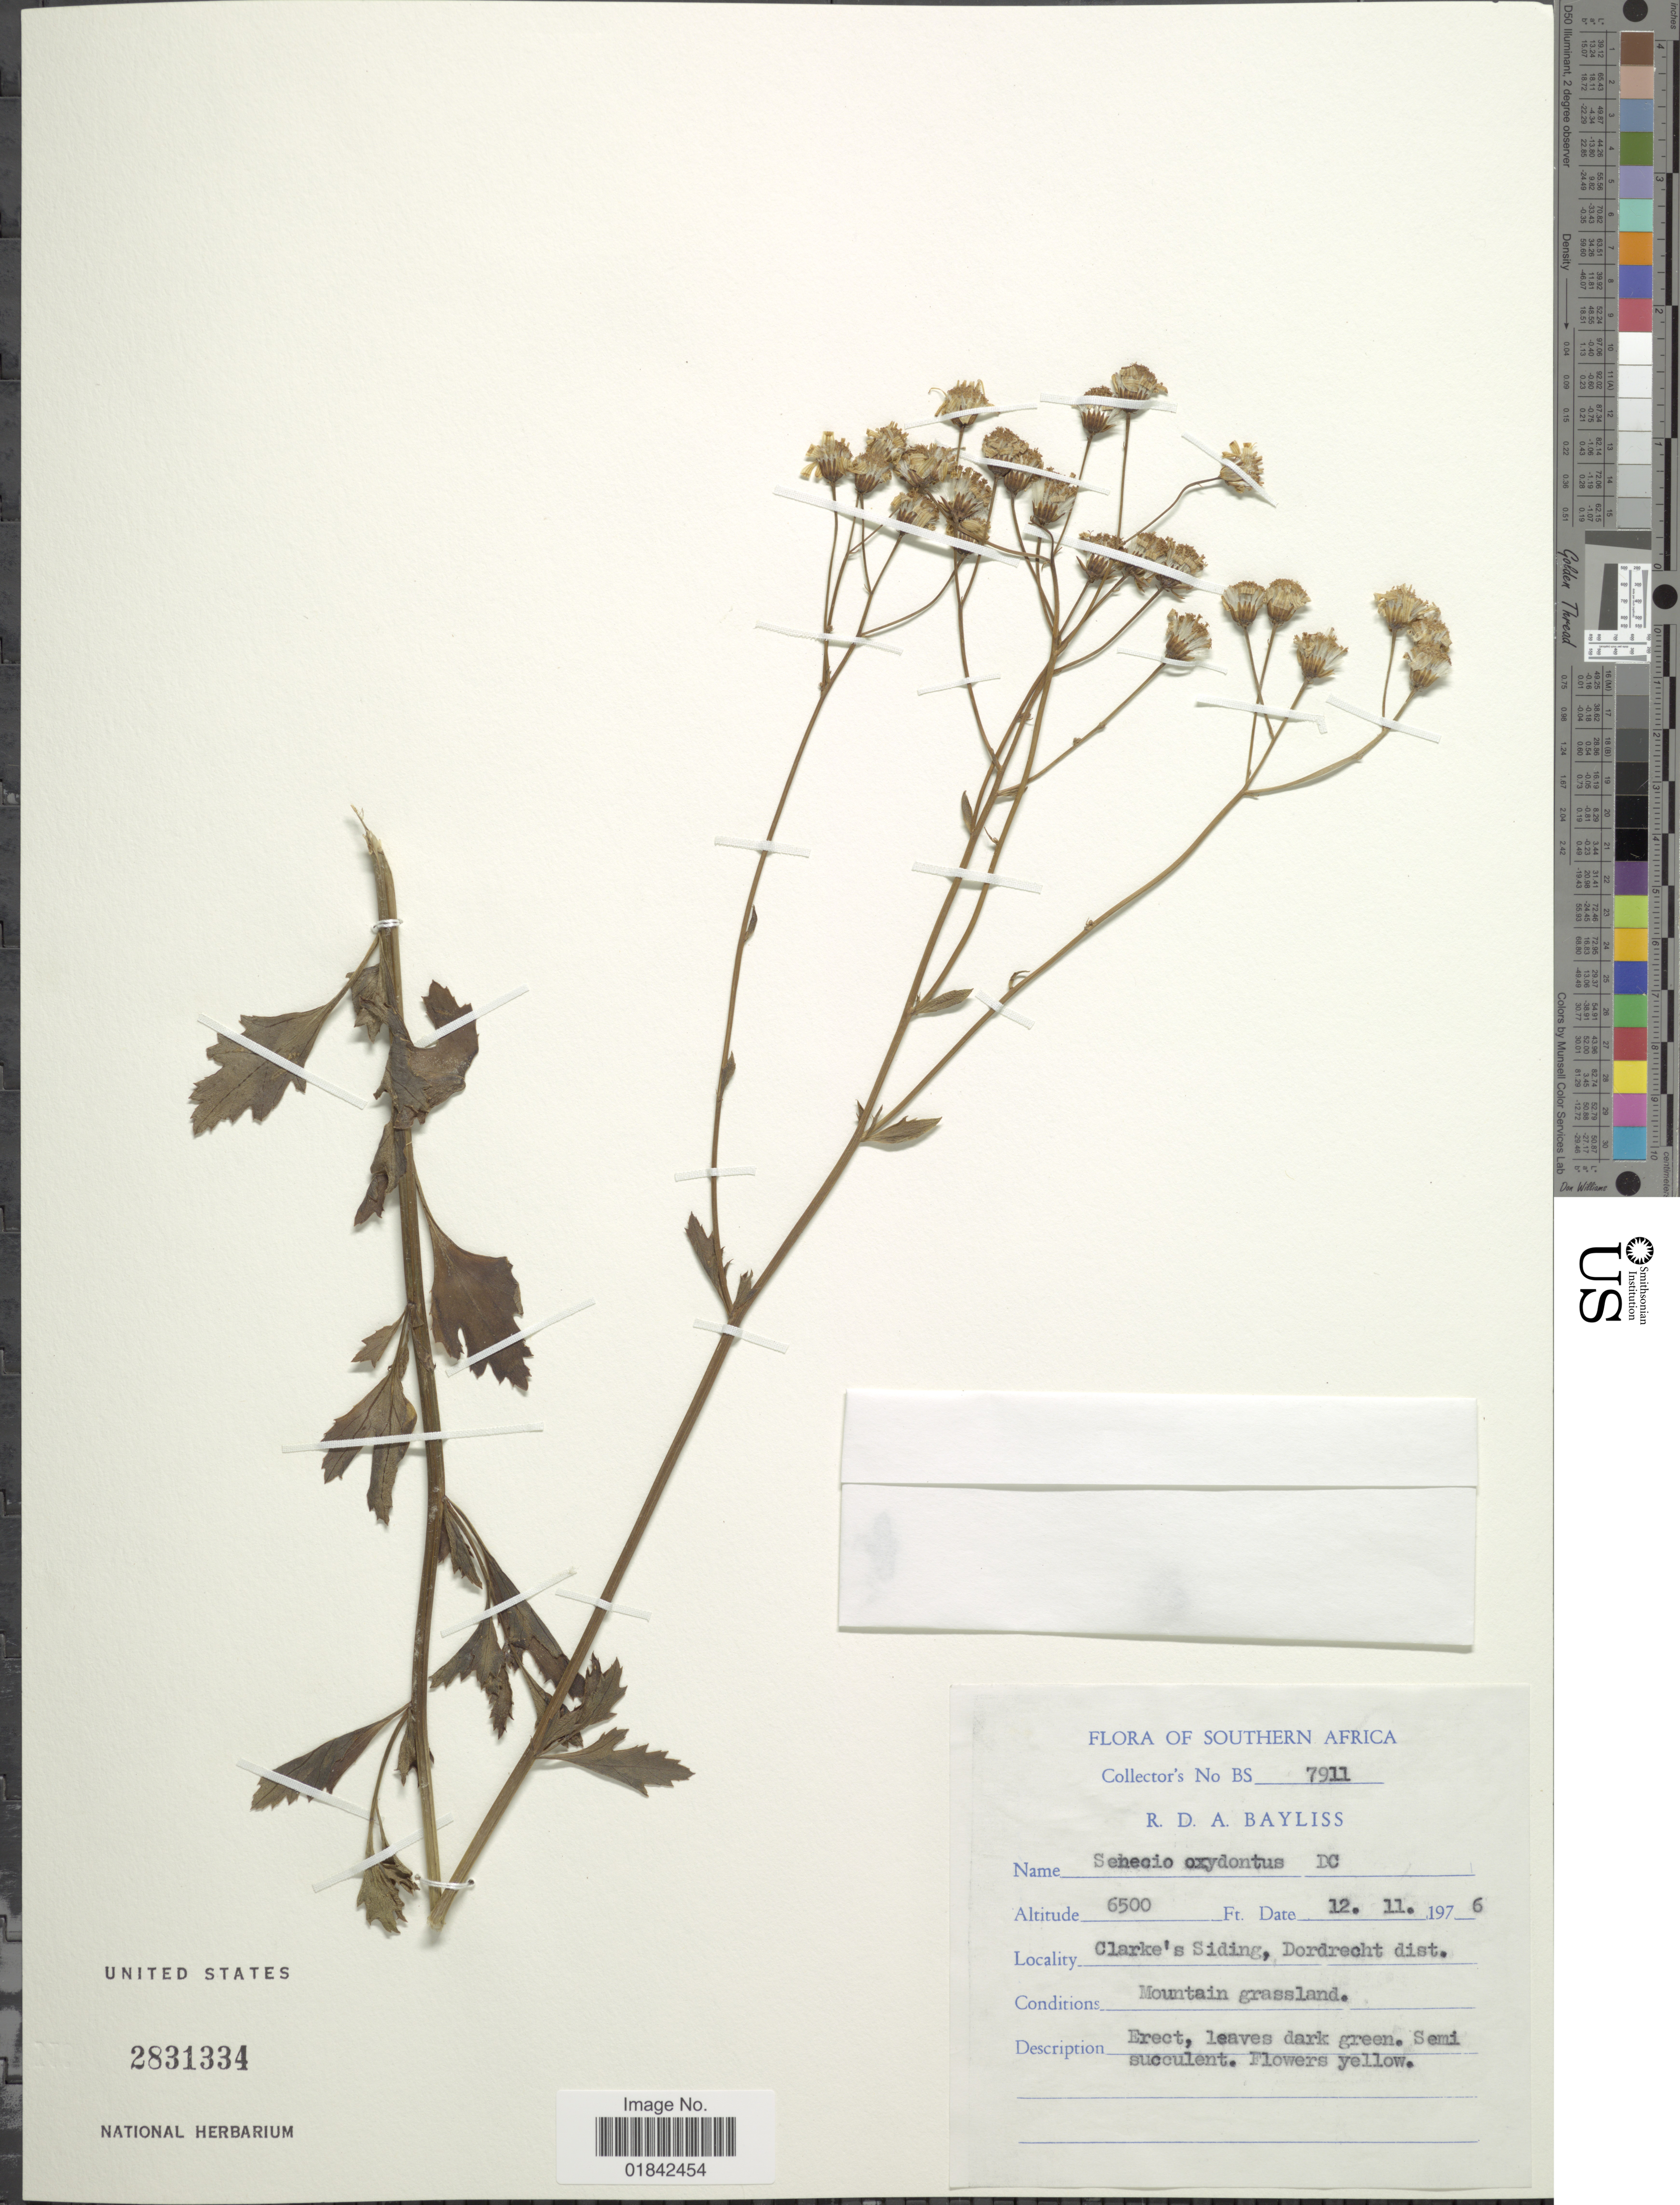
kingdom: Plantae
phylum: Tracheophyta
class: Magnoliopsida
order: Asterales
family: Asteraceae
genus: Senecio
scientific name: Senecio oxyodontus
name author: DC.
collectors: R. Bayliss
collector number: BS7911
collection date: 1976-11-12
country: South Africa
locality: Clarke's Siding, Dordrecht dist.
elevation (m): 1981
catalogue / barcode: US 2831334